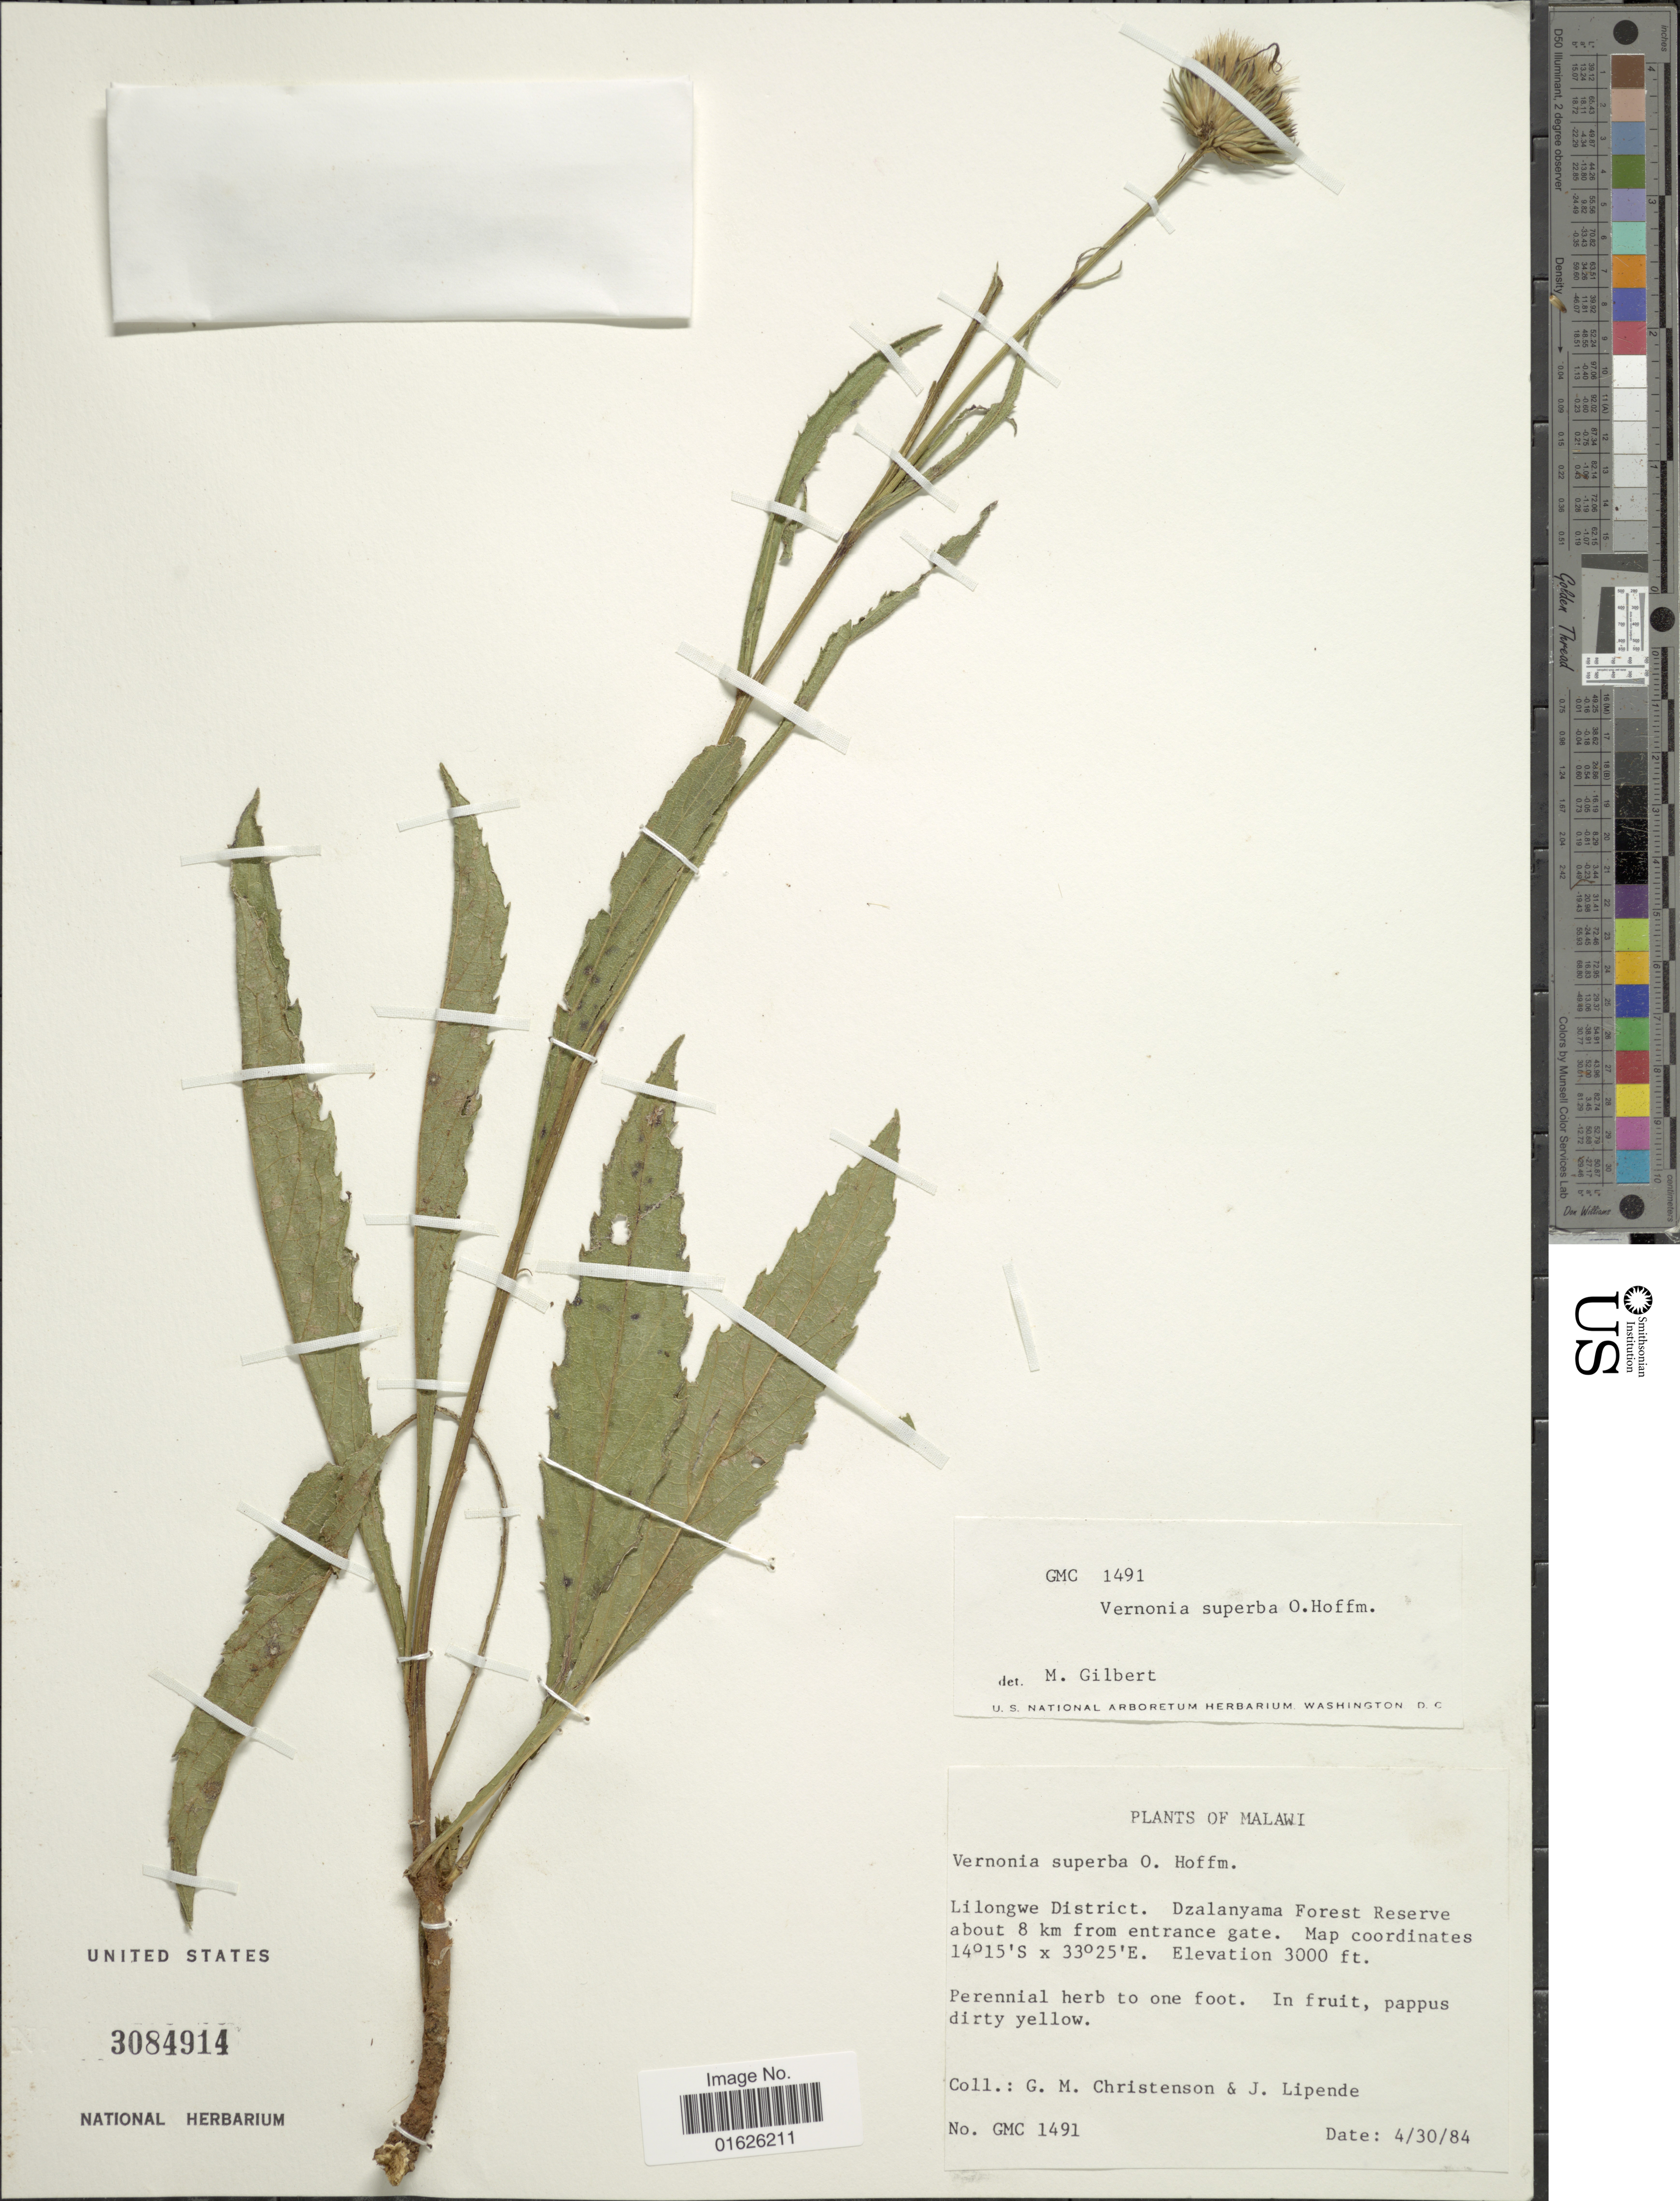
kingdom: Plantae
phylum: Tracheophyta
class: Magnoliopsida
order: Asterales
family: Asteraceae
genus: Linzia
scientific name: Linzia melleri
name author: (Oliv. & Hiern) H. Rob.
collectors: G. Christenson & J. Lipende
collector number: GMC 1491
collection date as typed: Transcribed d/m/y: 30/4/84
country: Malawi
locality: Lilongwe District, Dzalanyama Forest Reserve about 8 km from entrance gate.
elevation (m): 914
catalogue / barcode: US 3084914